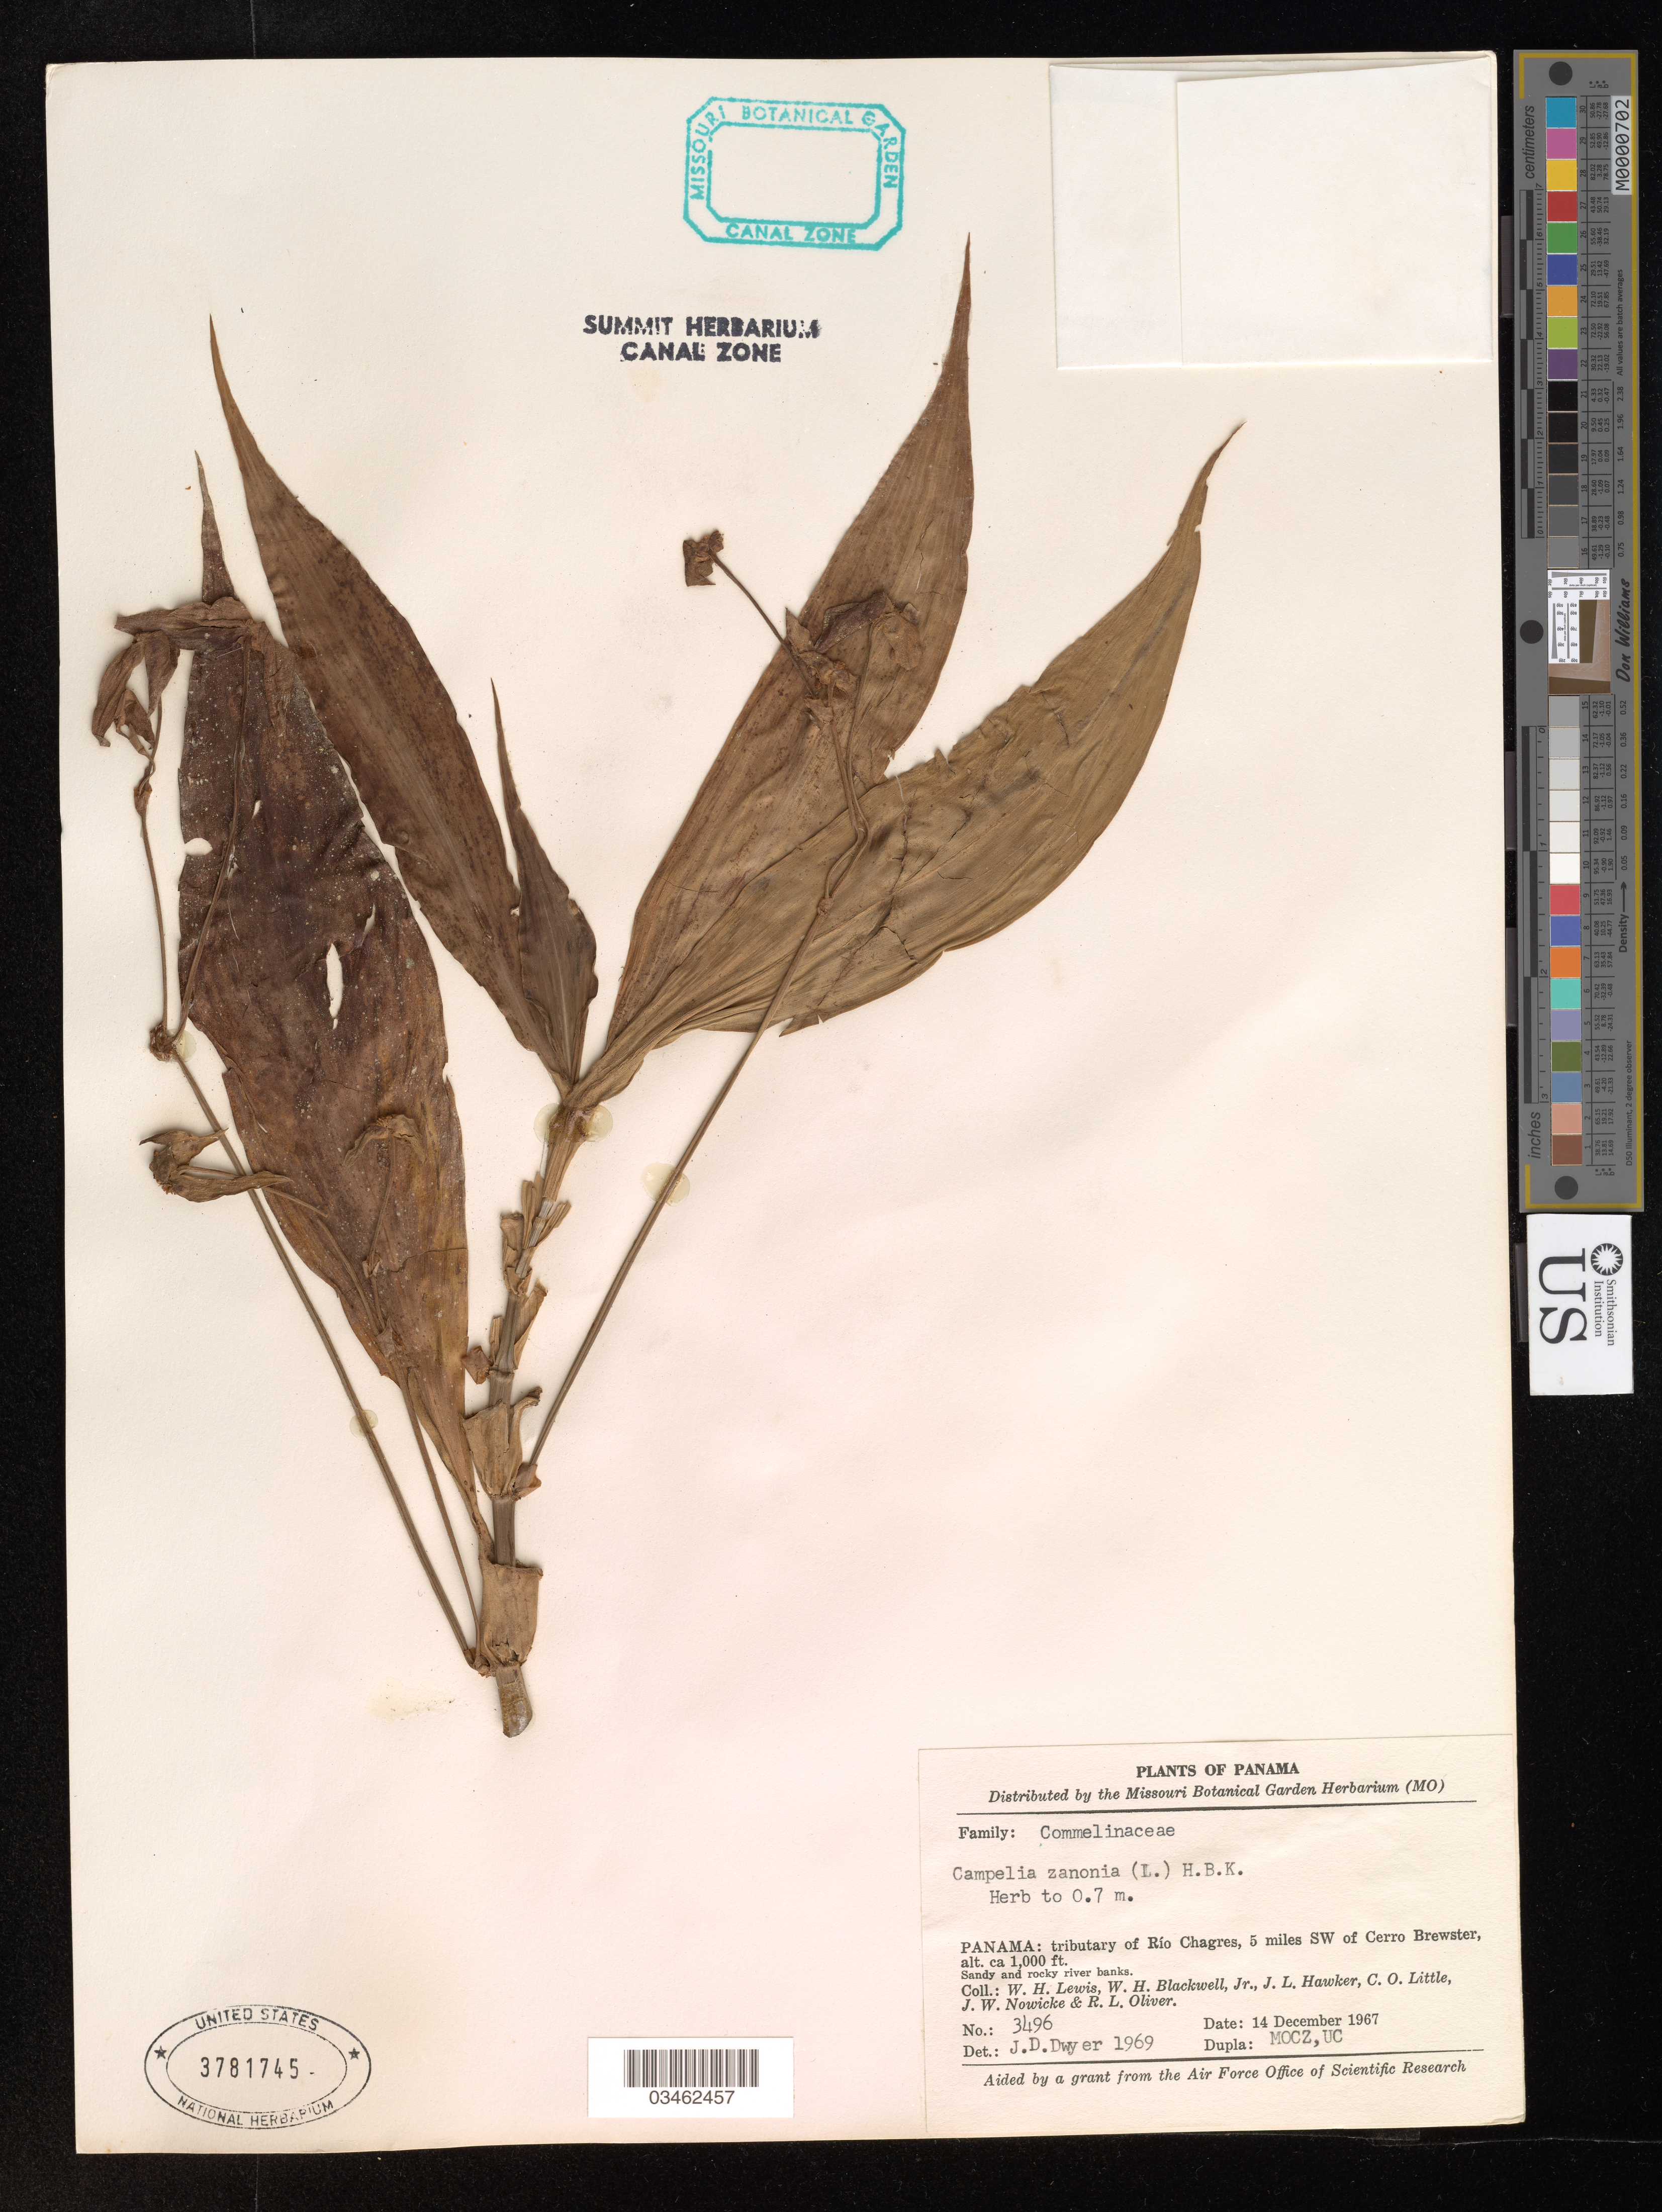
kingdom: Plantae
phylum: Tracheophyta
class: Liliopsida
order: Commelinales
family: Commelinaceae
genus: Campelia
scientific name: Campelia zanonia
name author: (L.) Kunth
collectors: W. H. Lewis, J. L. Hawker, C. O. Little & et al.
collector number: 3496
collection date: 1967-12-14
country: Panama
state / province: Panamá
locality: Tributary of Río Chagres, 5 miles SW of Cerro Brewster.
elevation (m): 305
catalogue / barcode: US 3781745